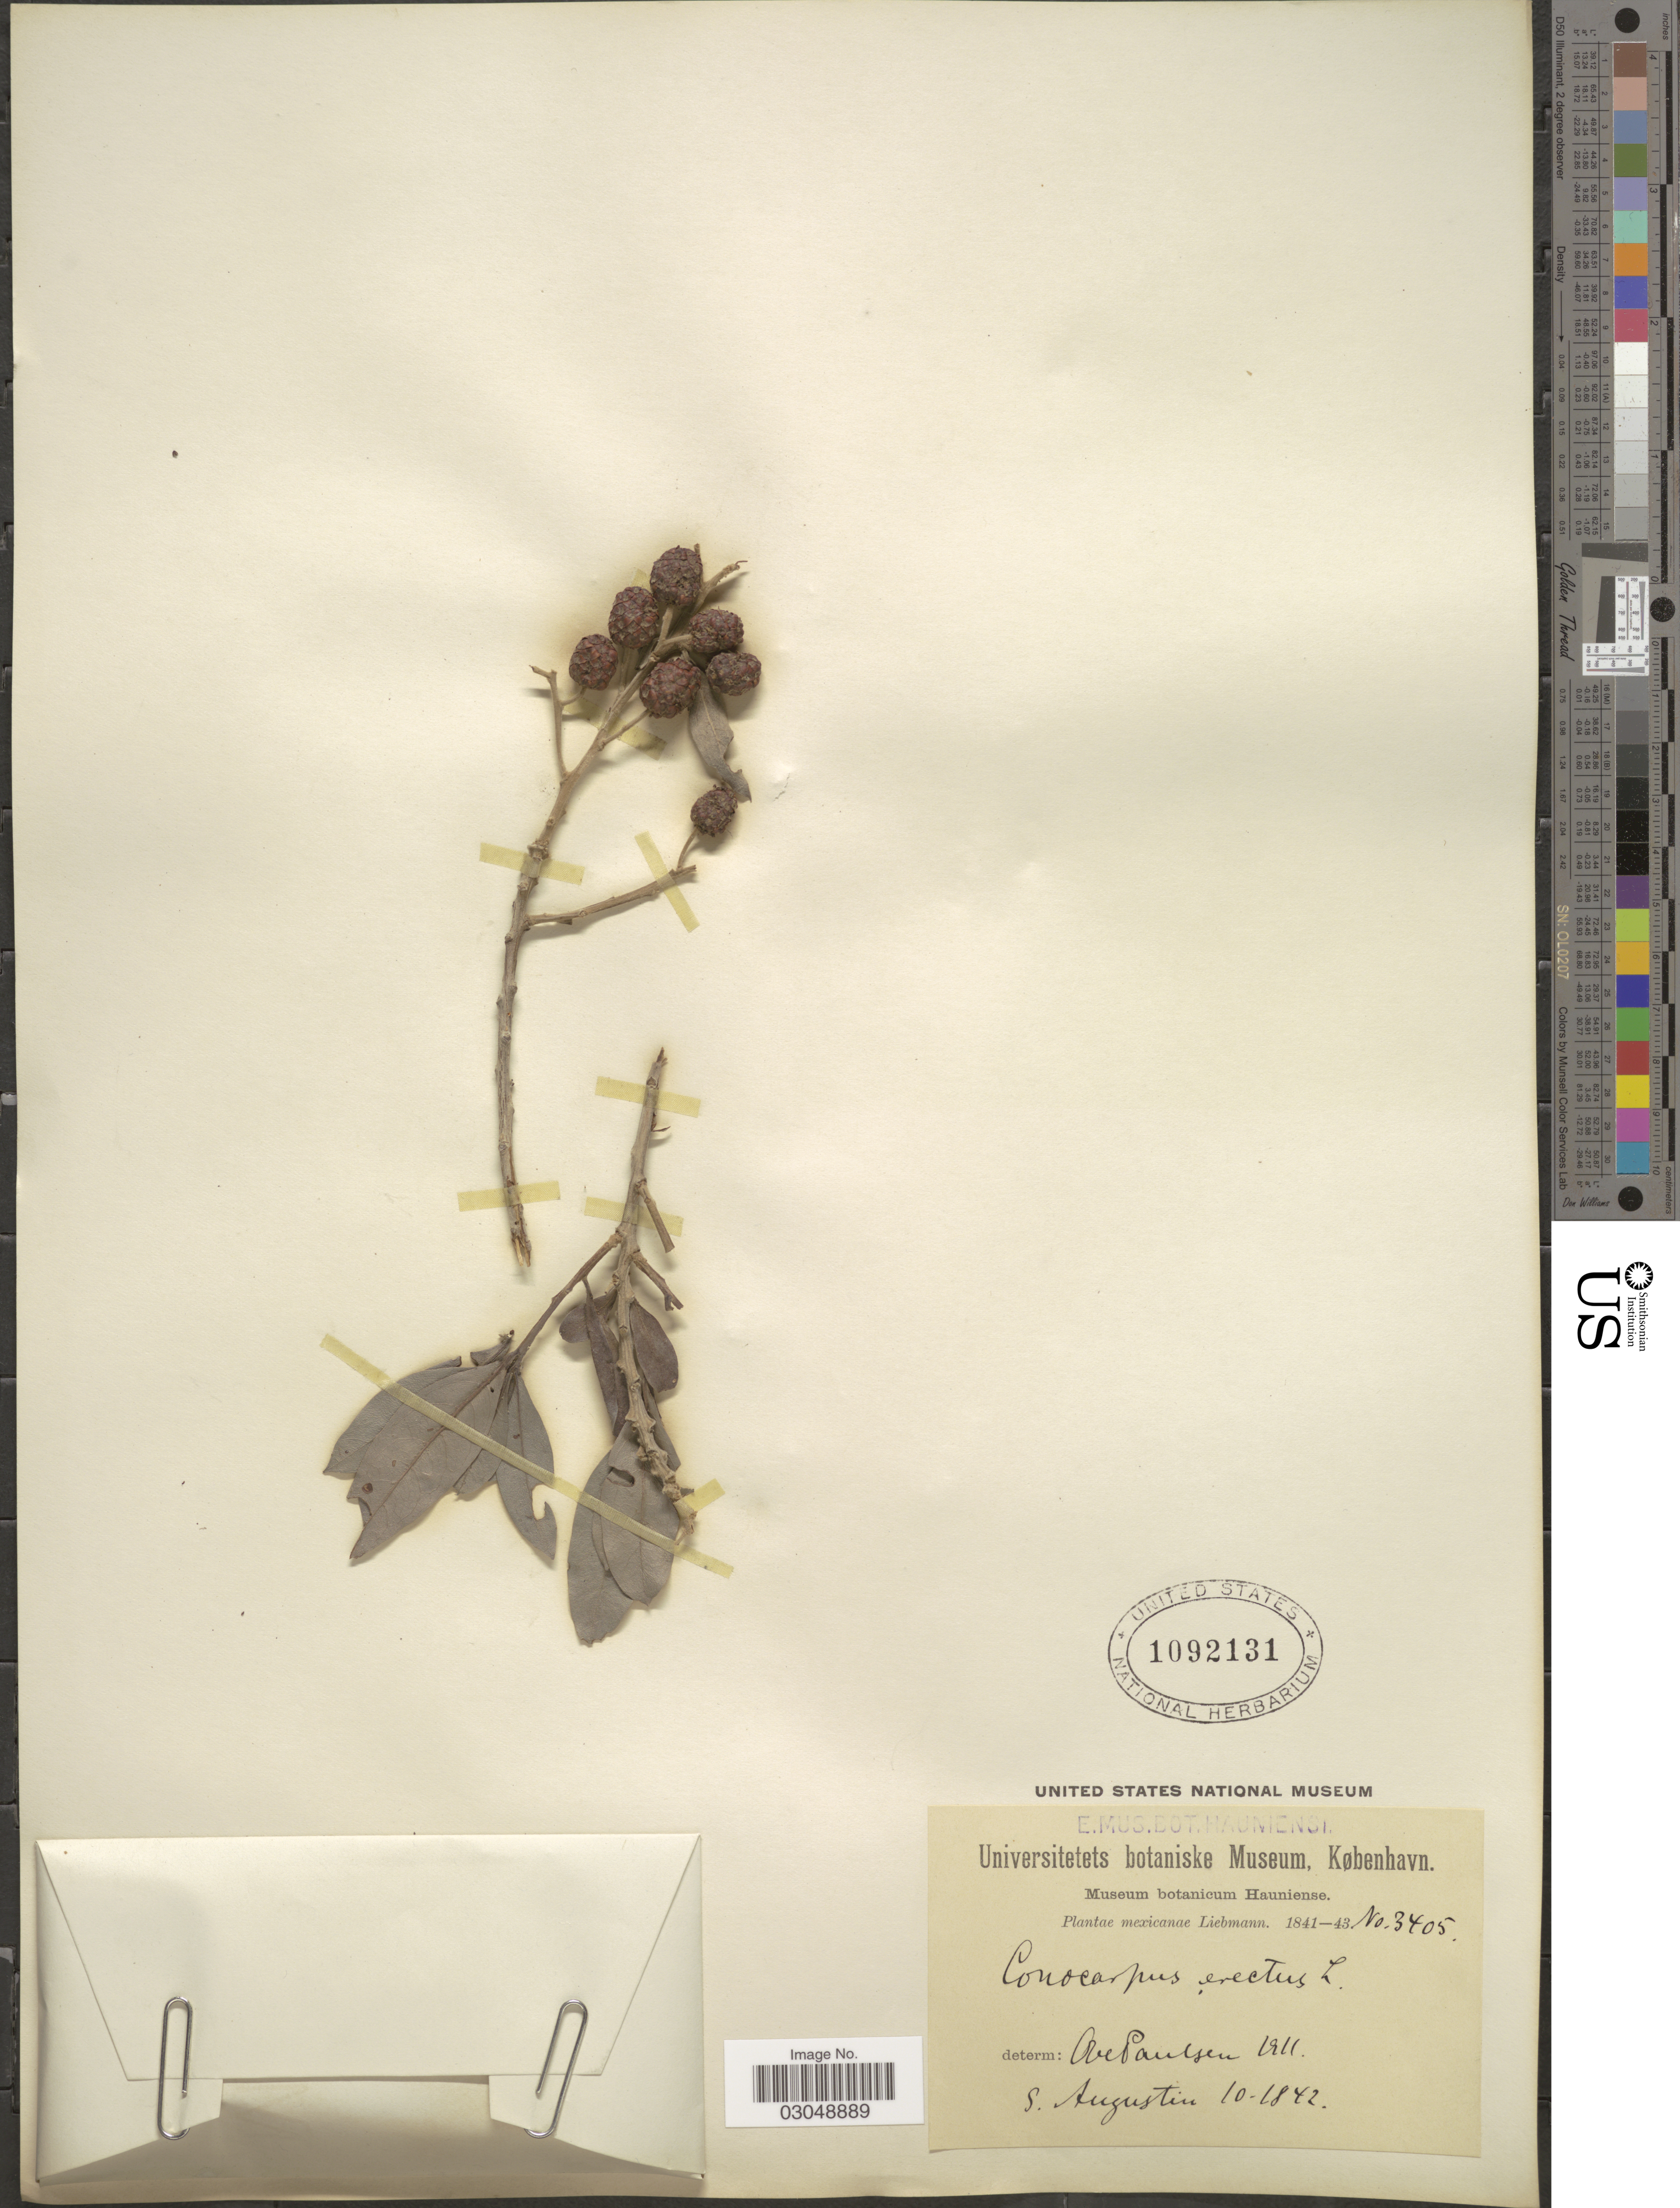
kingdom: Plantae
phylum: Tracheophyta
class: Magnoliopsida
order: Myrtales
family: Combretaceae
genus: Conocarpus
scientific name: Conocarpus erectus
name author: L.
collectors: Liebmann, --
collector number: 3405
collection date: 1842-10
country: Mexico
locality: S. Augustin.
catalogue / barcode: US 1092131